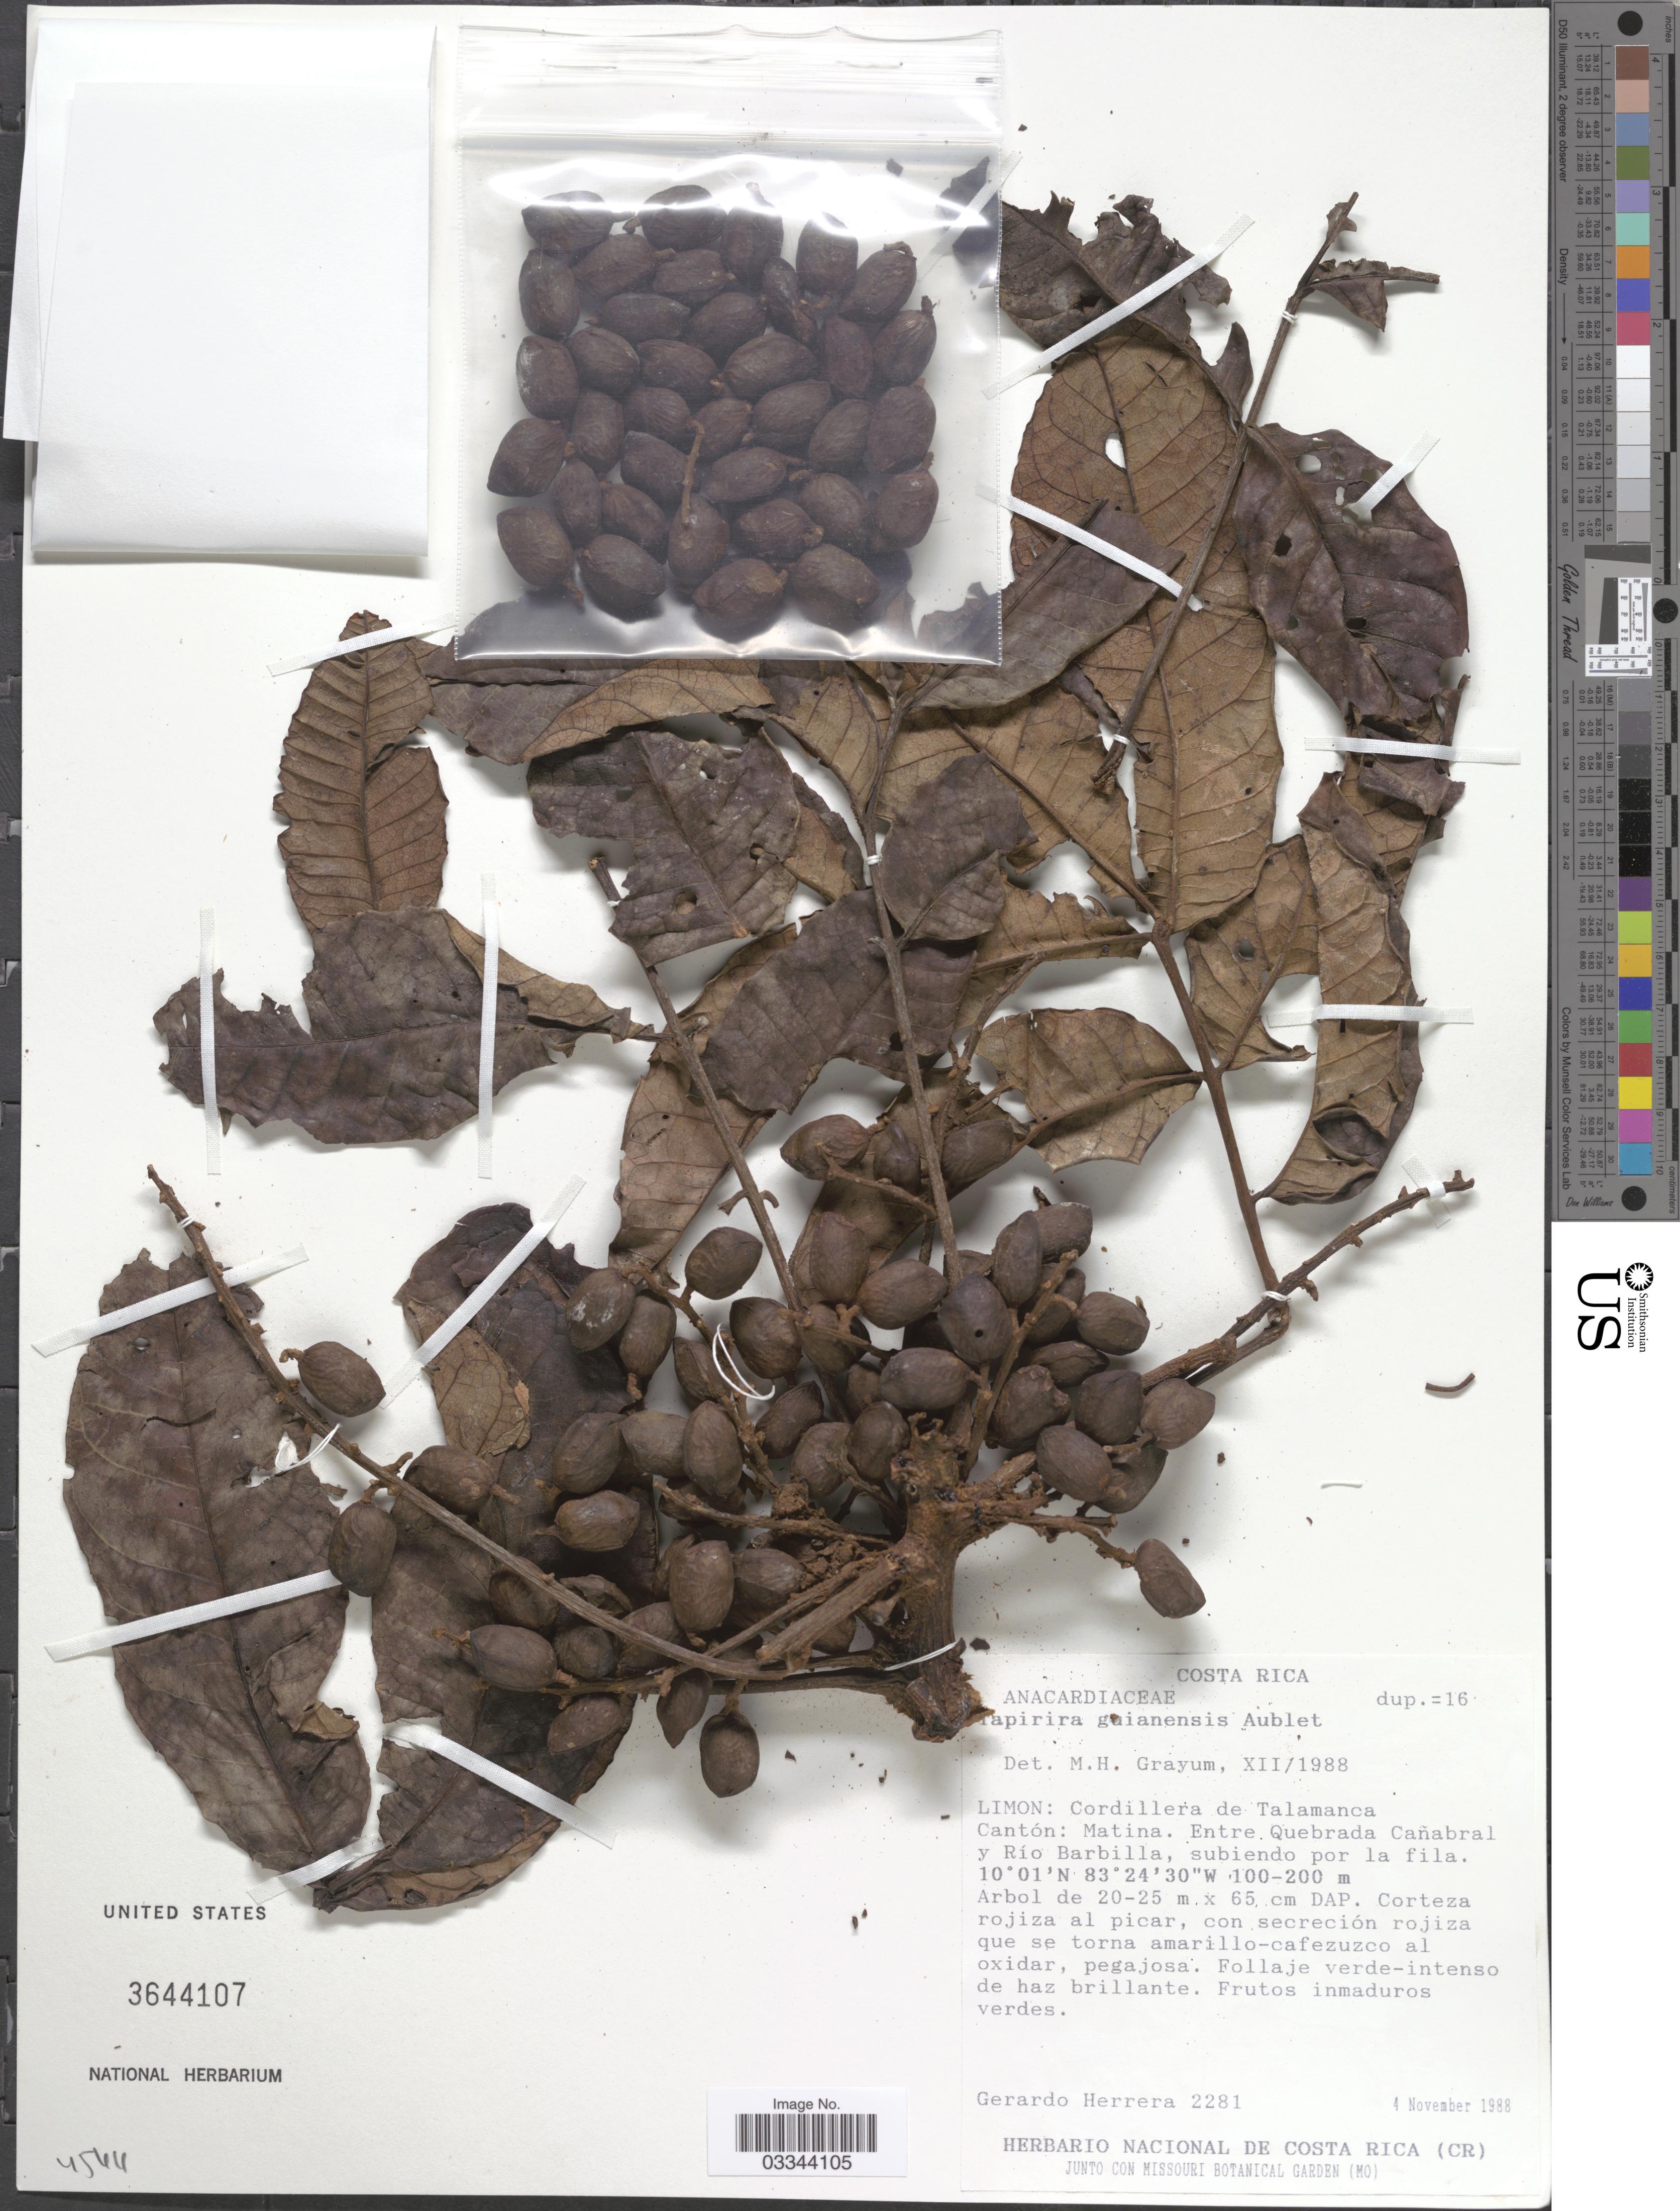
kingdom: Plantae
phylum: Tracheophyta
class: Magnoliopsida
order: Sapindales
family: Anacardiaceae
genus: Tapirira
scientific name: Tapirira guianensis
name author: Aubl.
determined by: Mitchell, John D.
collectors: G. Herrera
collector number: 2281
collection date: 1988-11-01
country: Costa Rica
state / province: Limón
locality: Cordillera de Talamanca. Cantón: Matina. Entre Quebrada Cañabral y Río Barbilla, subiendo por la fila.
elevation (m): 100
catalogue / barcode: US 3644107